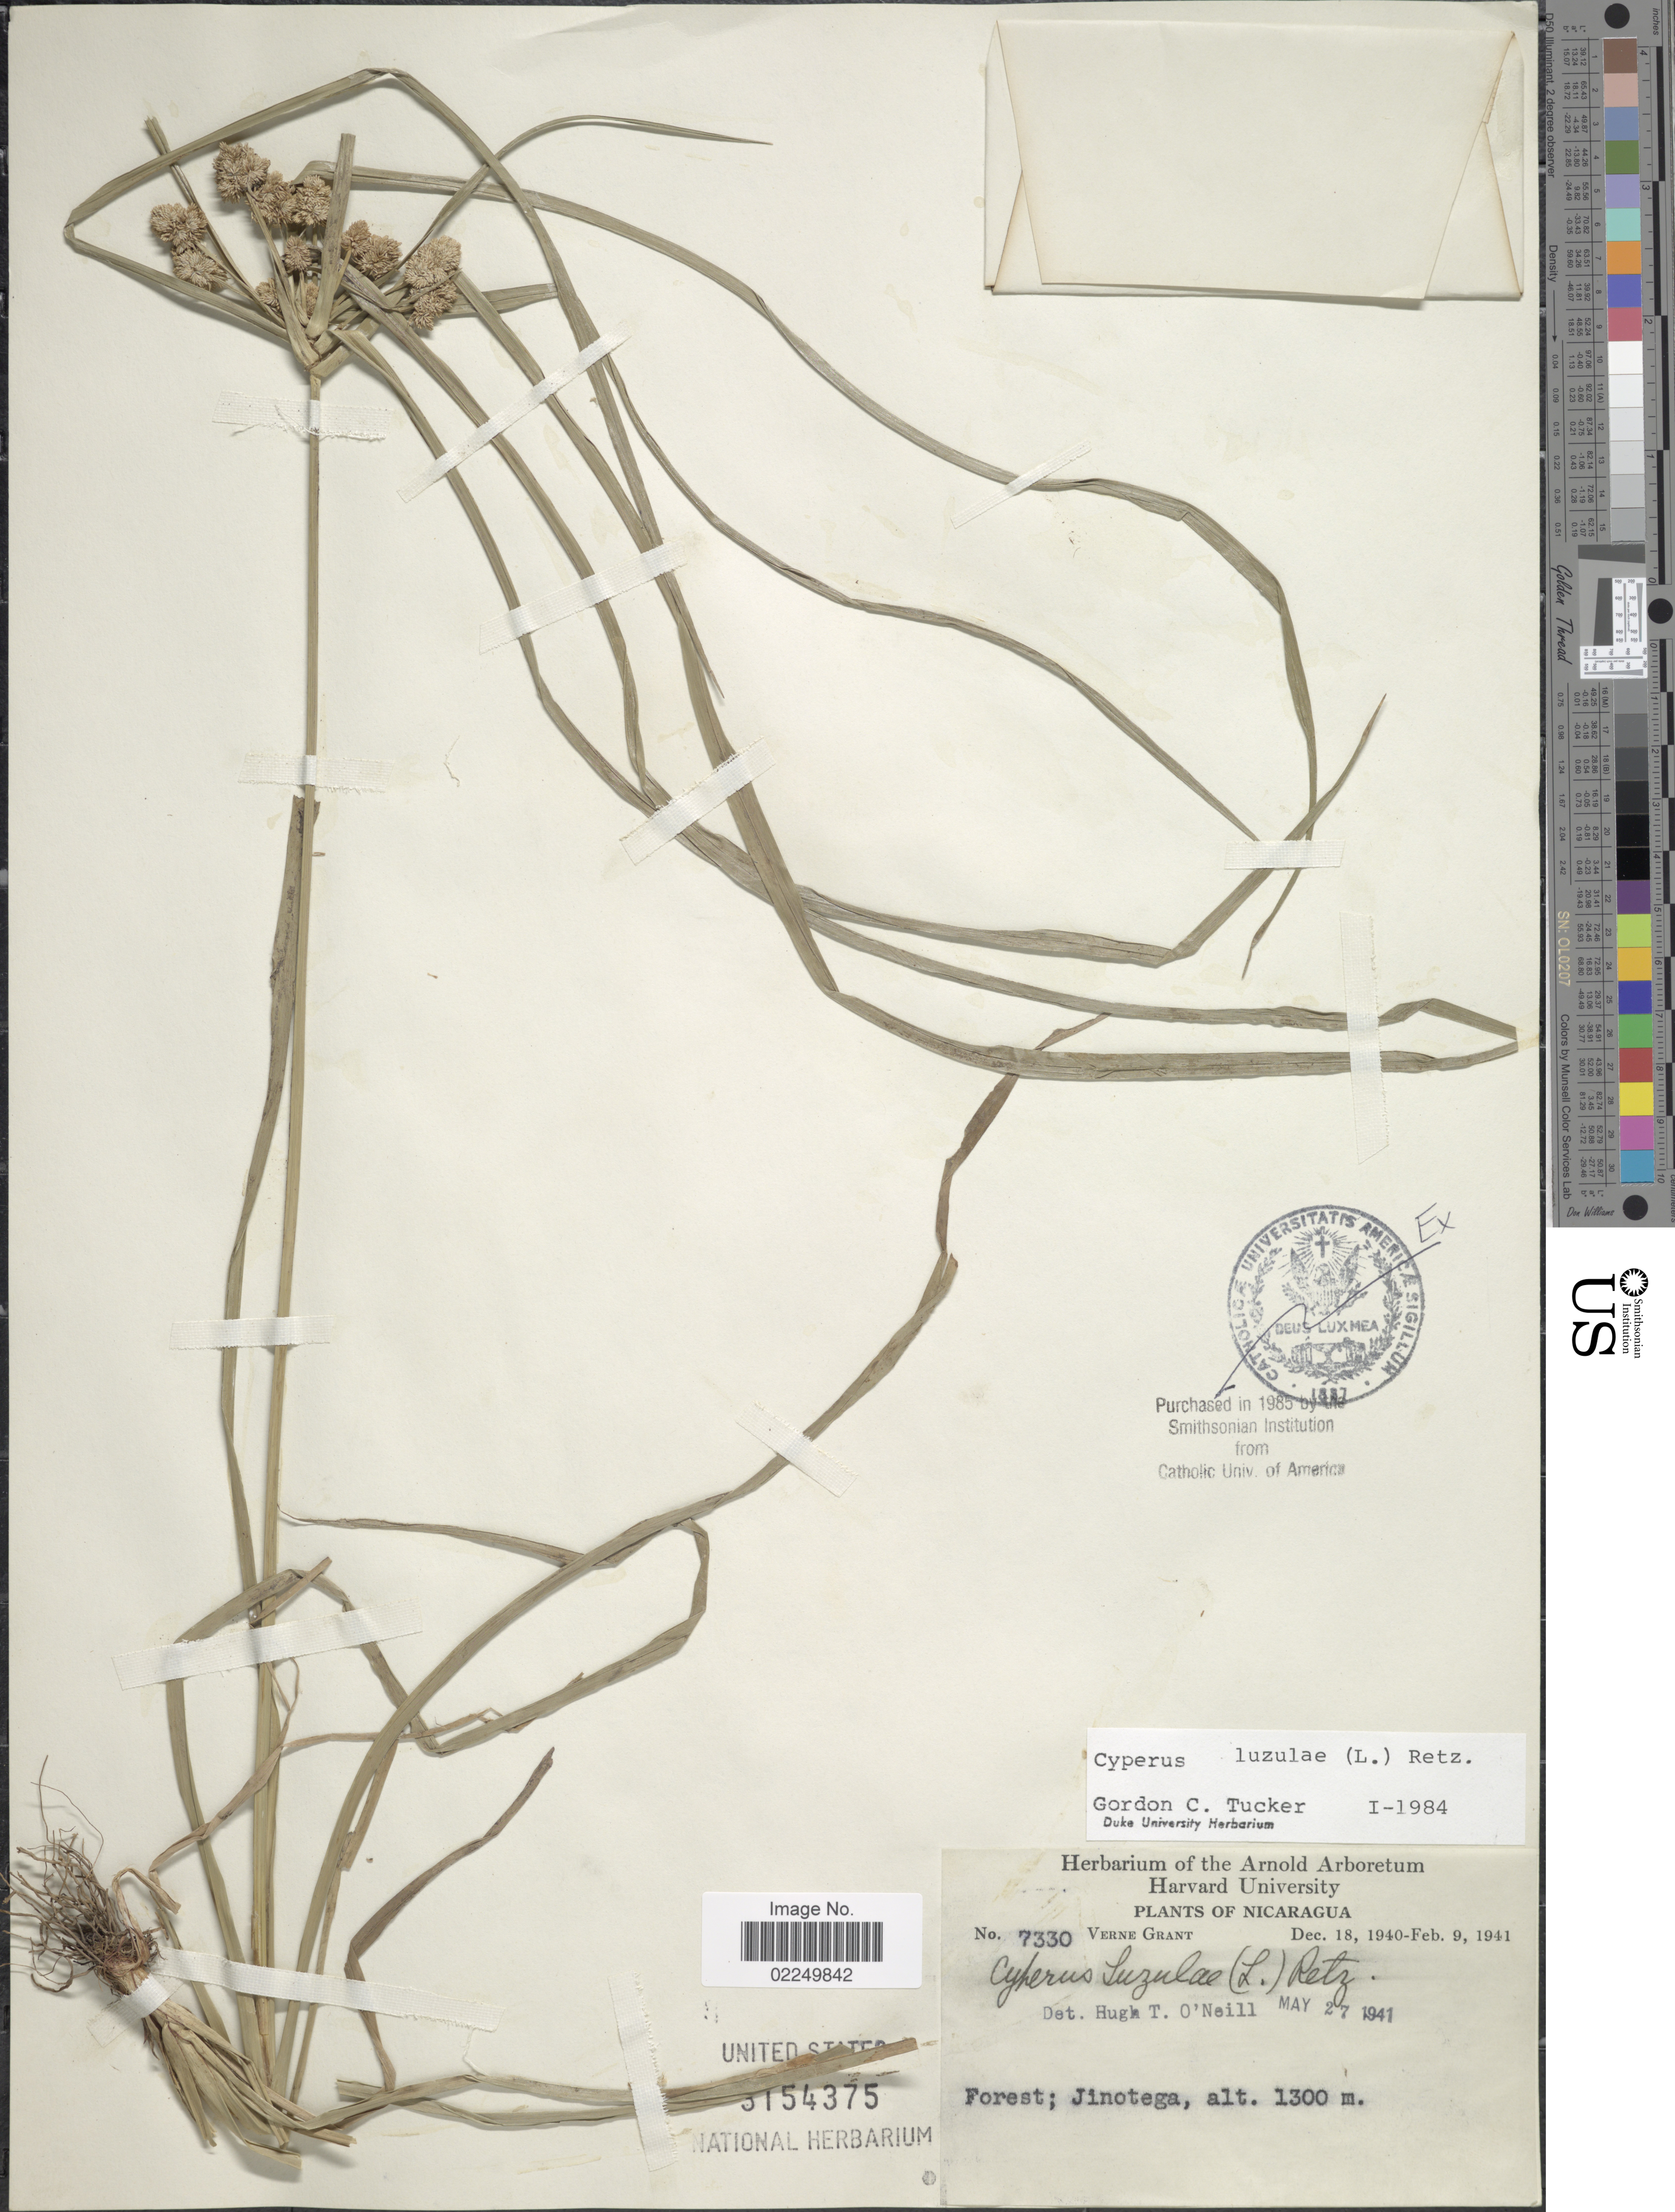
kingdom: Plantae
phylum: Tracheophyta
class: Liliopsida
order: Poales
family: Cyperaceae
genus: Cyperus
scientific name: Cyperus luzulae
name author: (L.) Rottb. ex Retz.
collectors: V. Grant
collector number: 7330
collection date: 1940-12-18/1941-02-09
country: Nicaragua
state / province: Jinotega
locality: Forest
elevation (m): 1300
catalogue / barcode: US 3154375